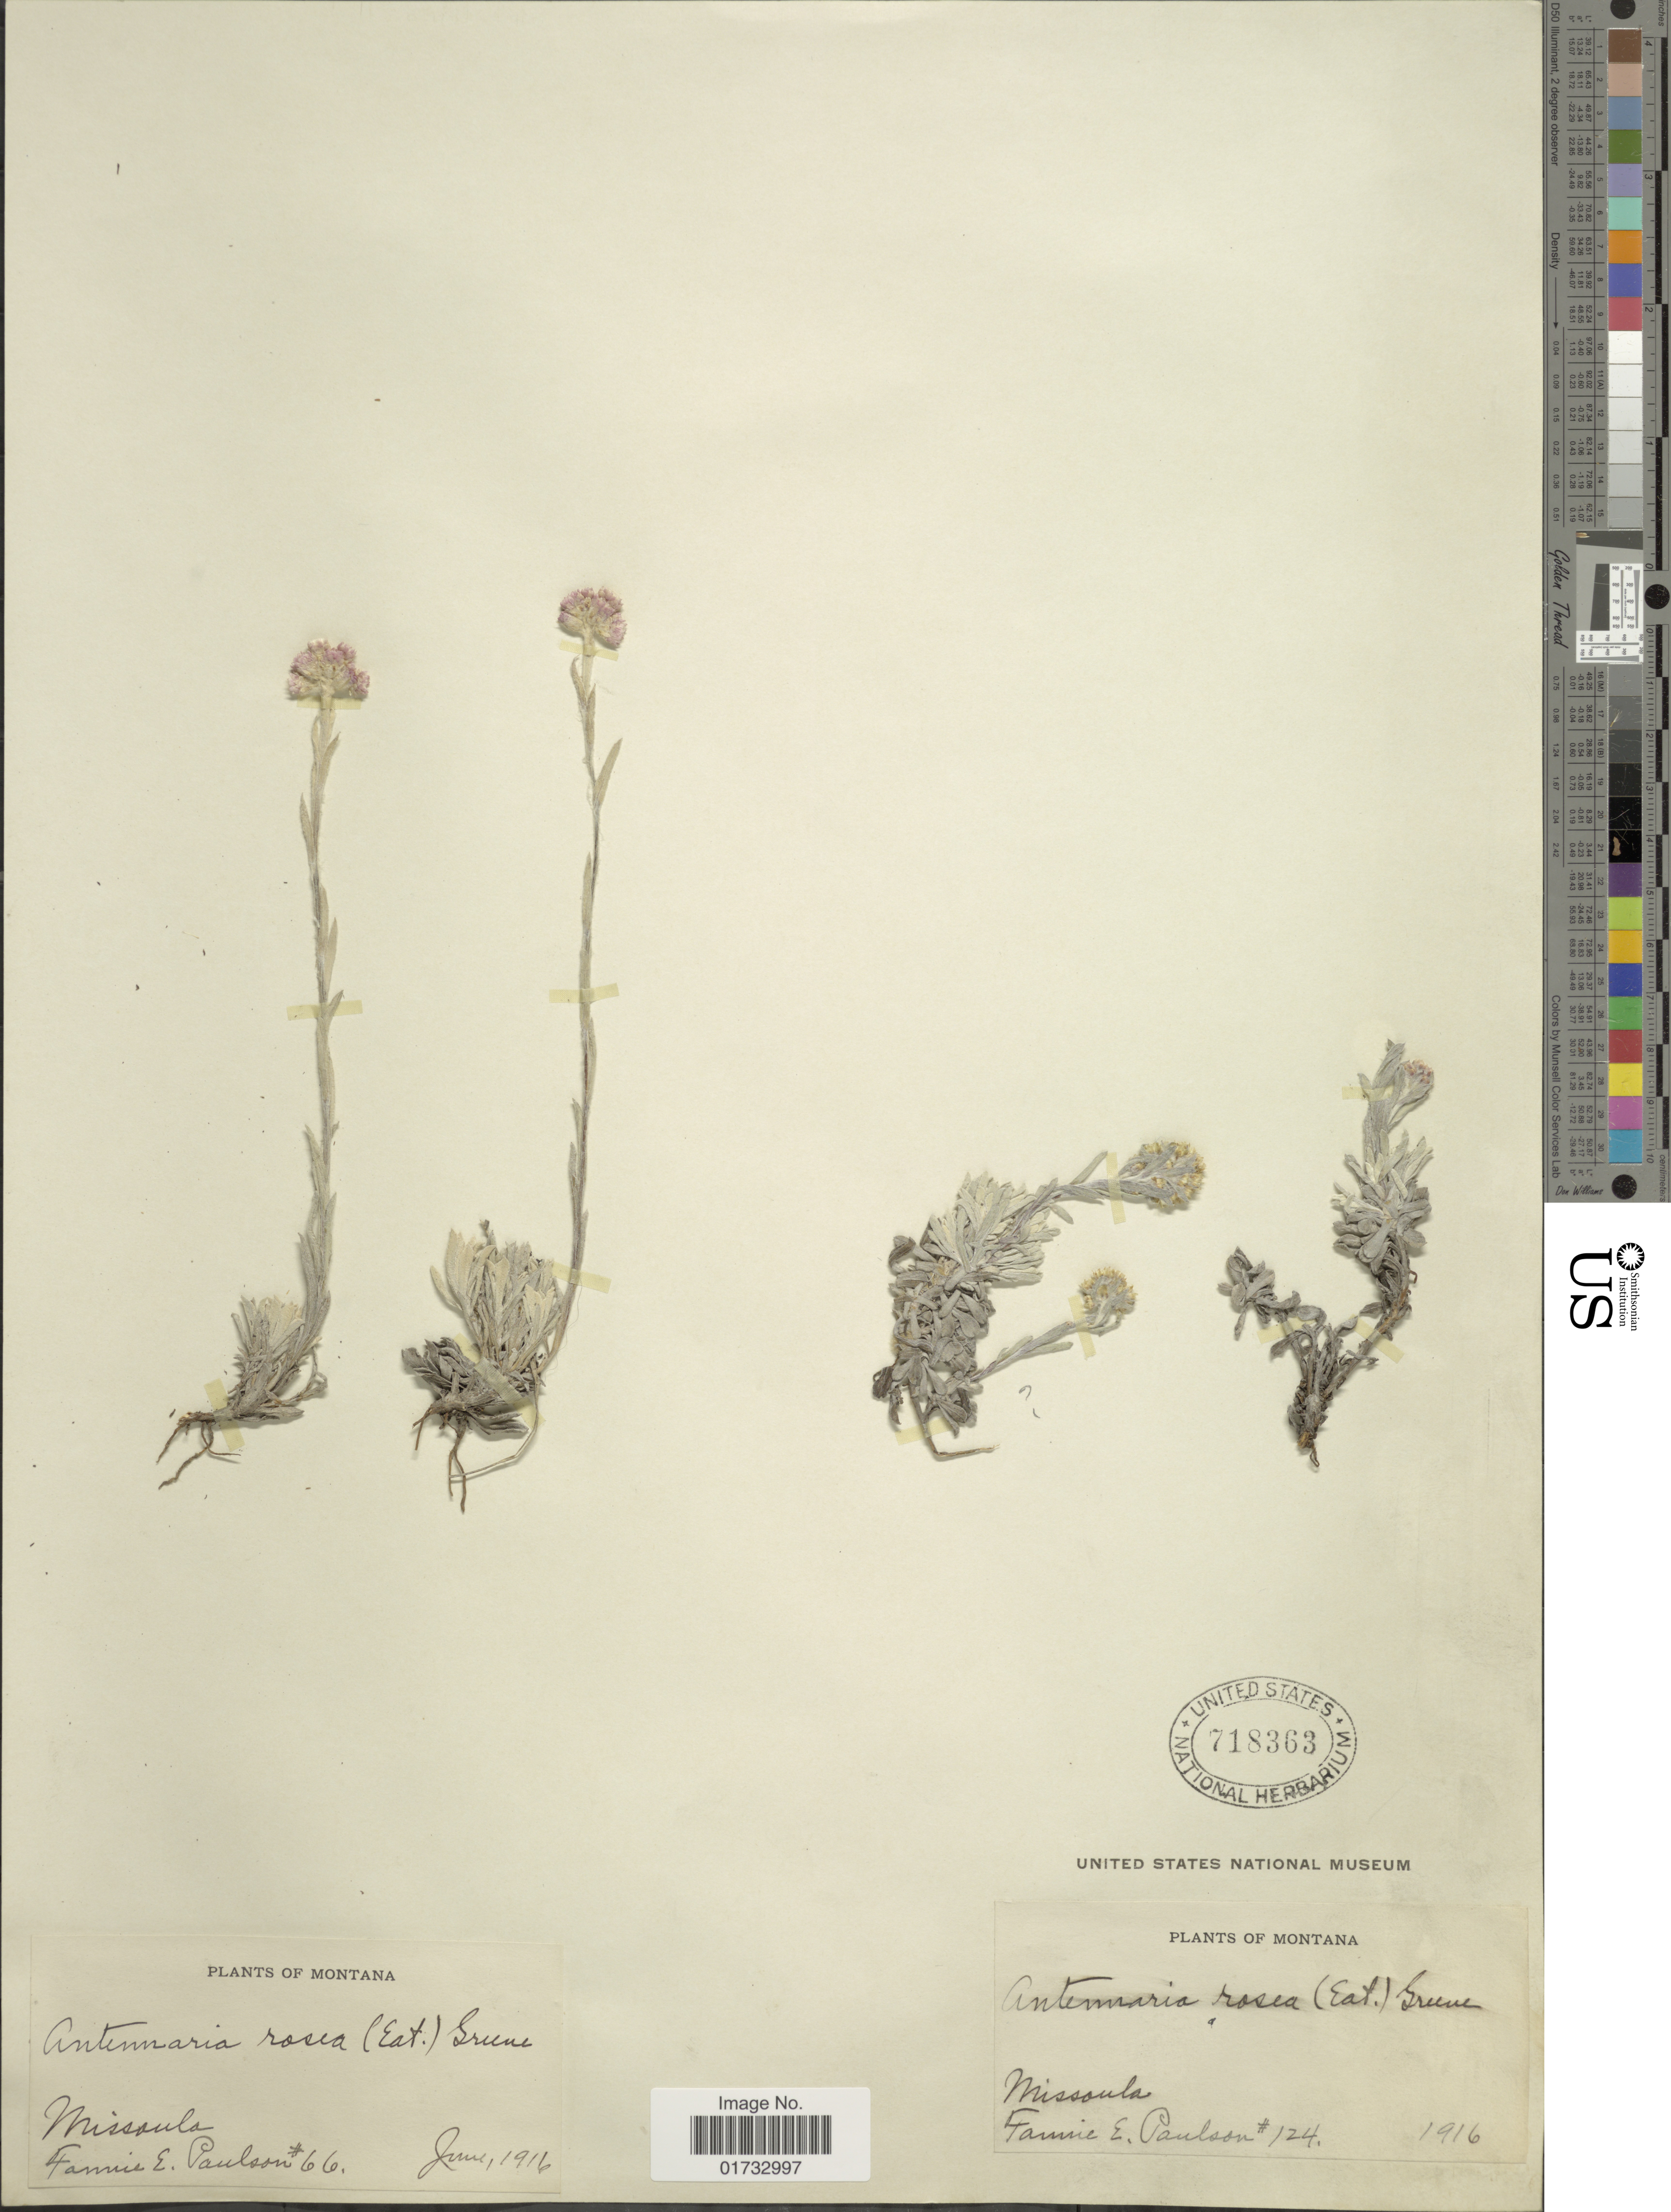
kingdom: Plantae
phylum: Tracheophyta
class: Magnoliopsida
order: Asterales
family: Asteraceae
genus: Antennaria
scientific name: Antennaria rosea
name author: Greene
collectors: F. Paulson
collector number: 66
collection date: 1916-06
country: United States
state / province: Montana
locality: Missoula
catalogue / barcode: US 718363